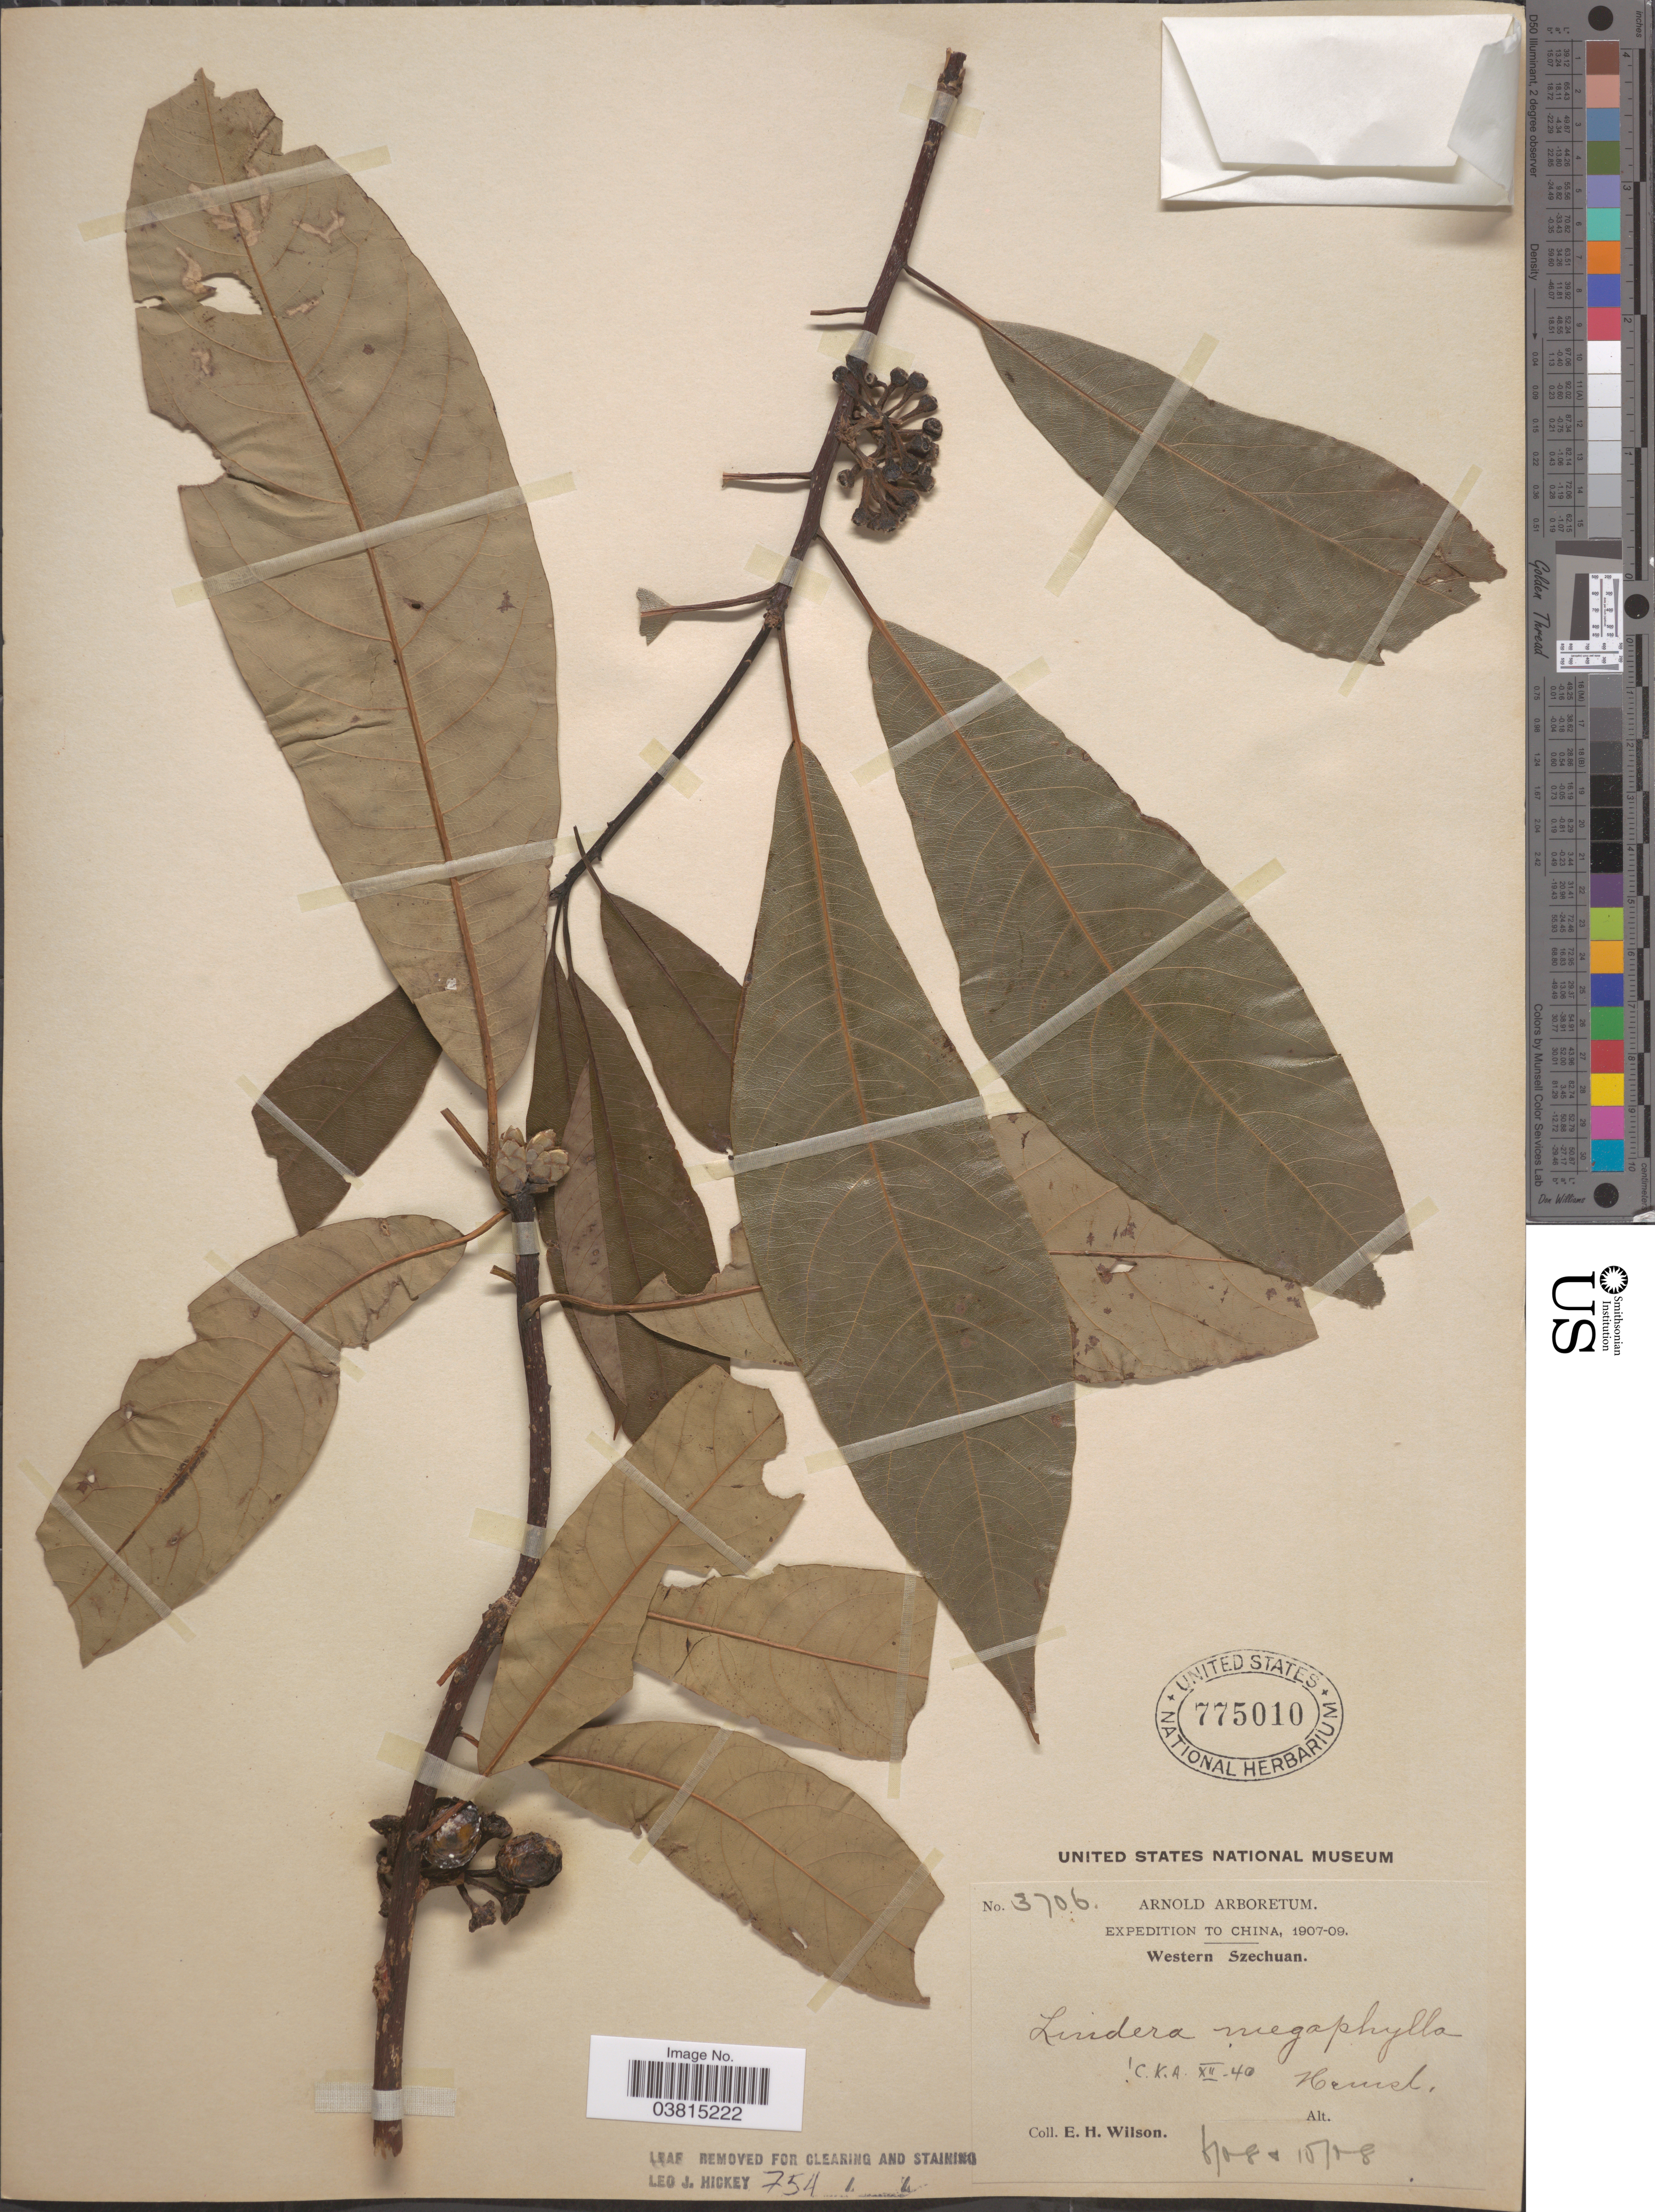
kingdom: Plantae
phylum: Tracheophyta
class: Magnoliopsida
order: Laurales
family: Lauraceae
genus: Lindera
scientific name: Lindera megaphylla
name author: Hemsl.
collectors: E. Wilson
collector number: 3706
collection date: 1908-06/1908-10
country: China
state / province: Sichuan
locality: Western Szechuan.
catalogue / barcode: US 775010